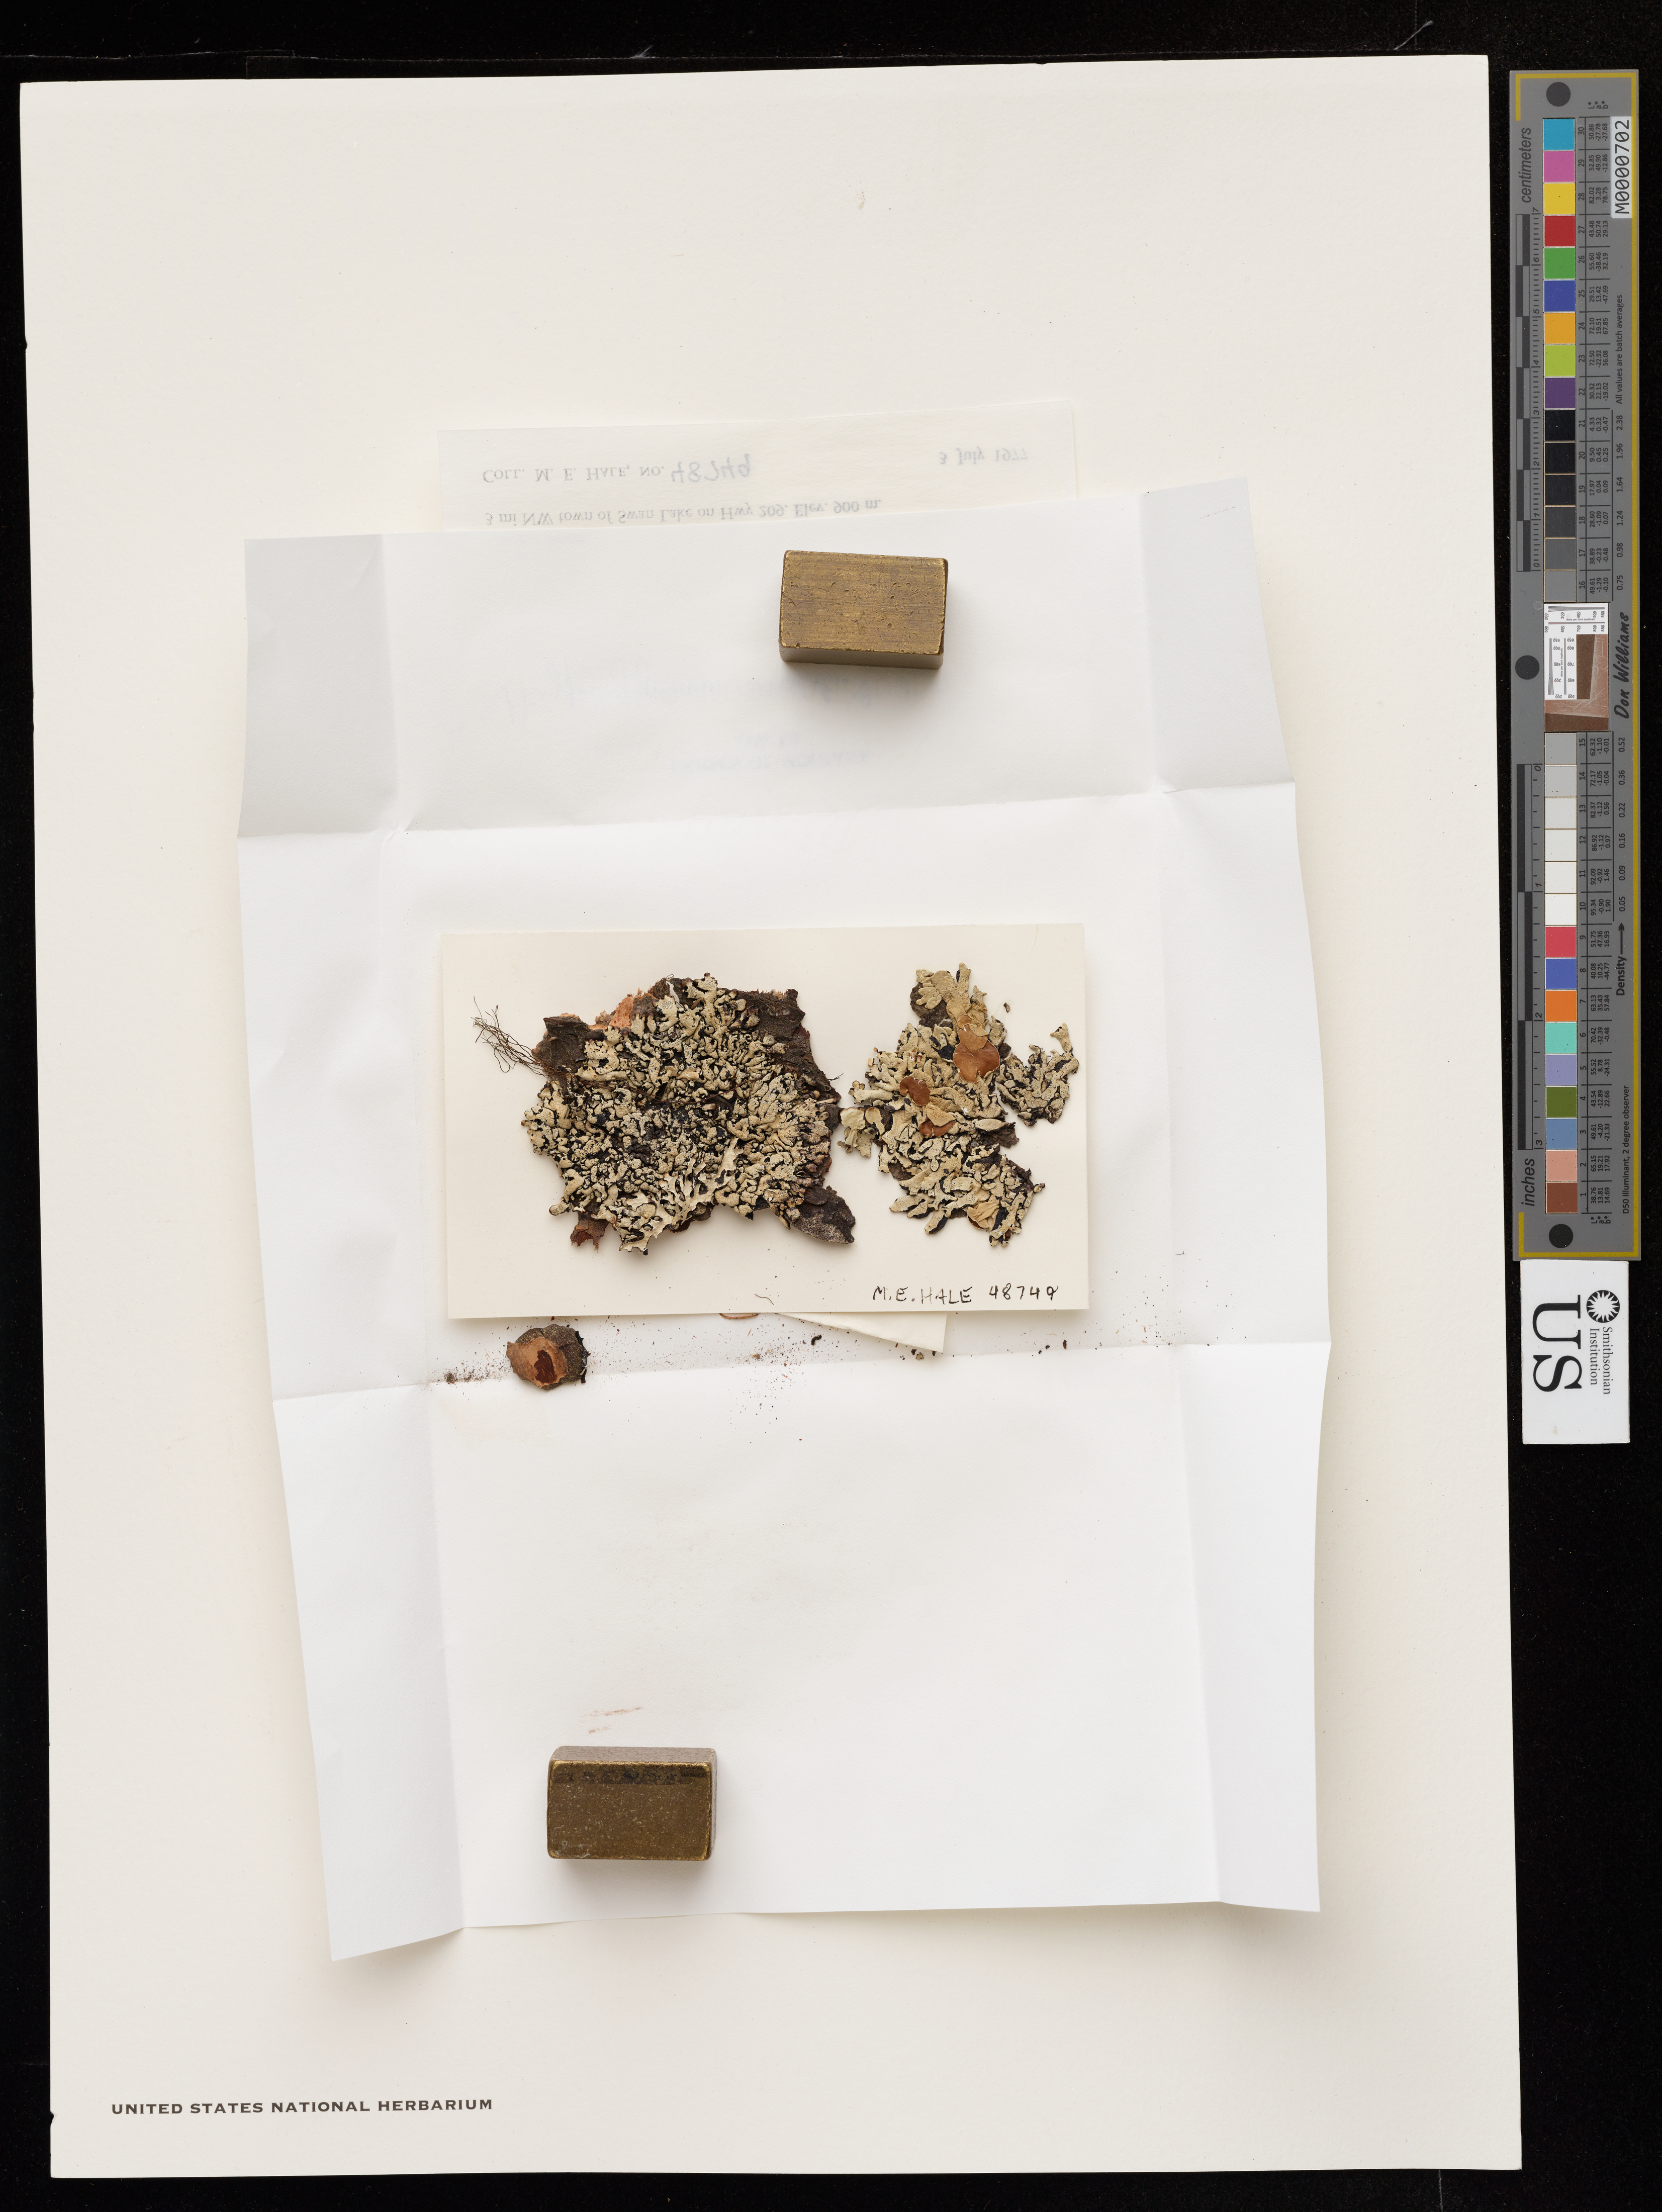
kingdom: Fungi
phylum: Ascomycota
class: Lecanoromycetes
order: Lecanorales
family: Parmeliaceae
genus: Hypogymnia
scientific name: Hypogymnia occidentalis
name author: L.H. Pike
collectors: M. Hale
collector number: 48749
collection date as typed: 03 Jul 1977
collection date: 1977-07-03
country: United States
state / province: Montana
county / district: Lake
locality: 3 mi NW of Swan Lake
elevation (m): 0